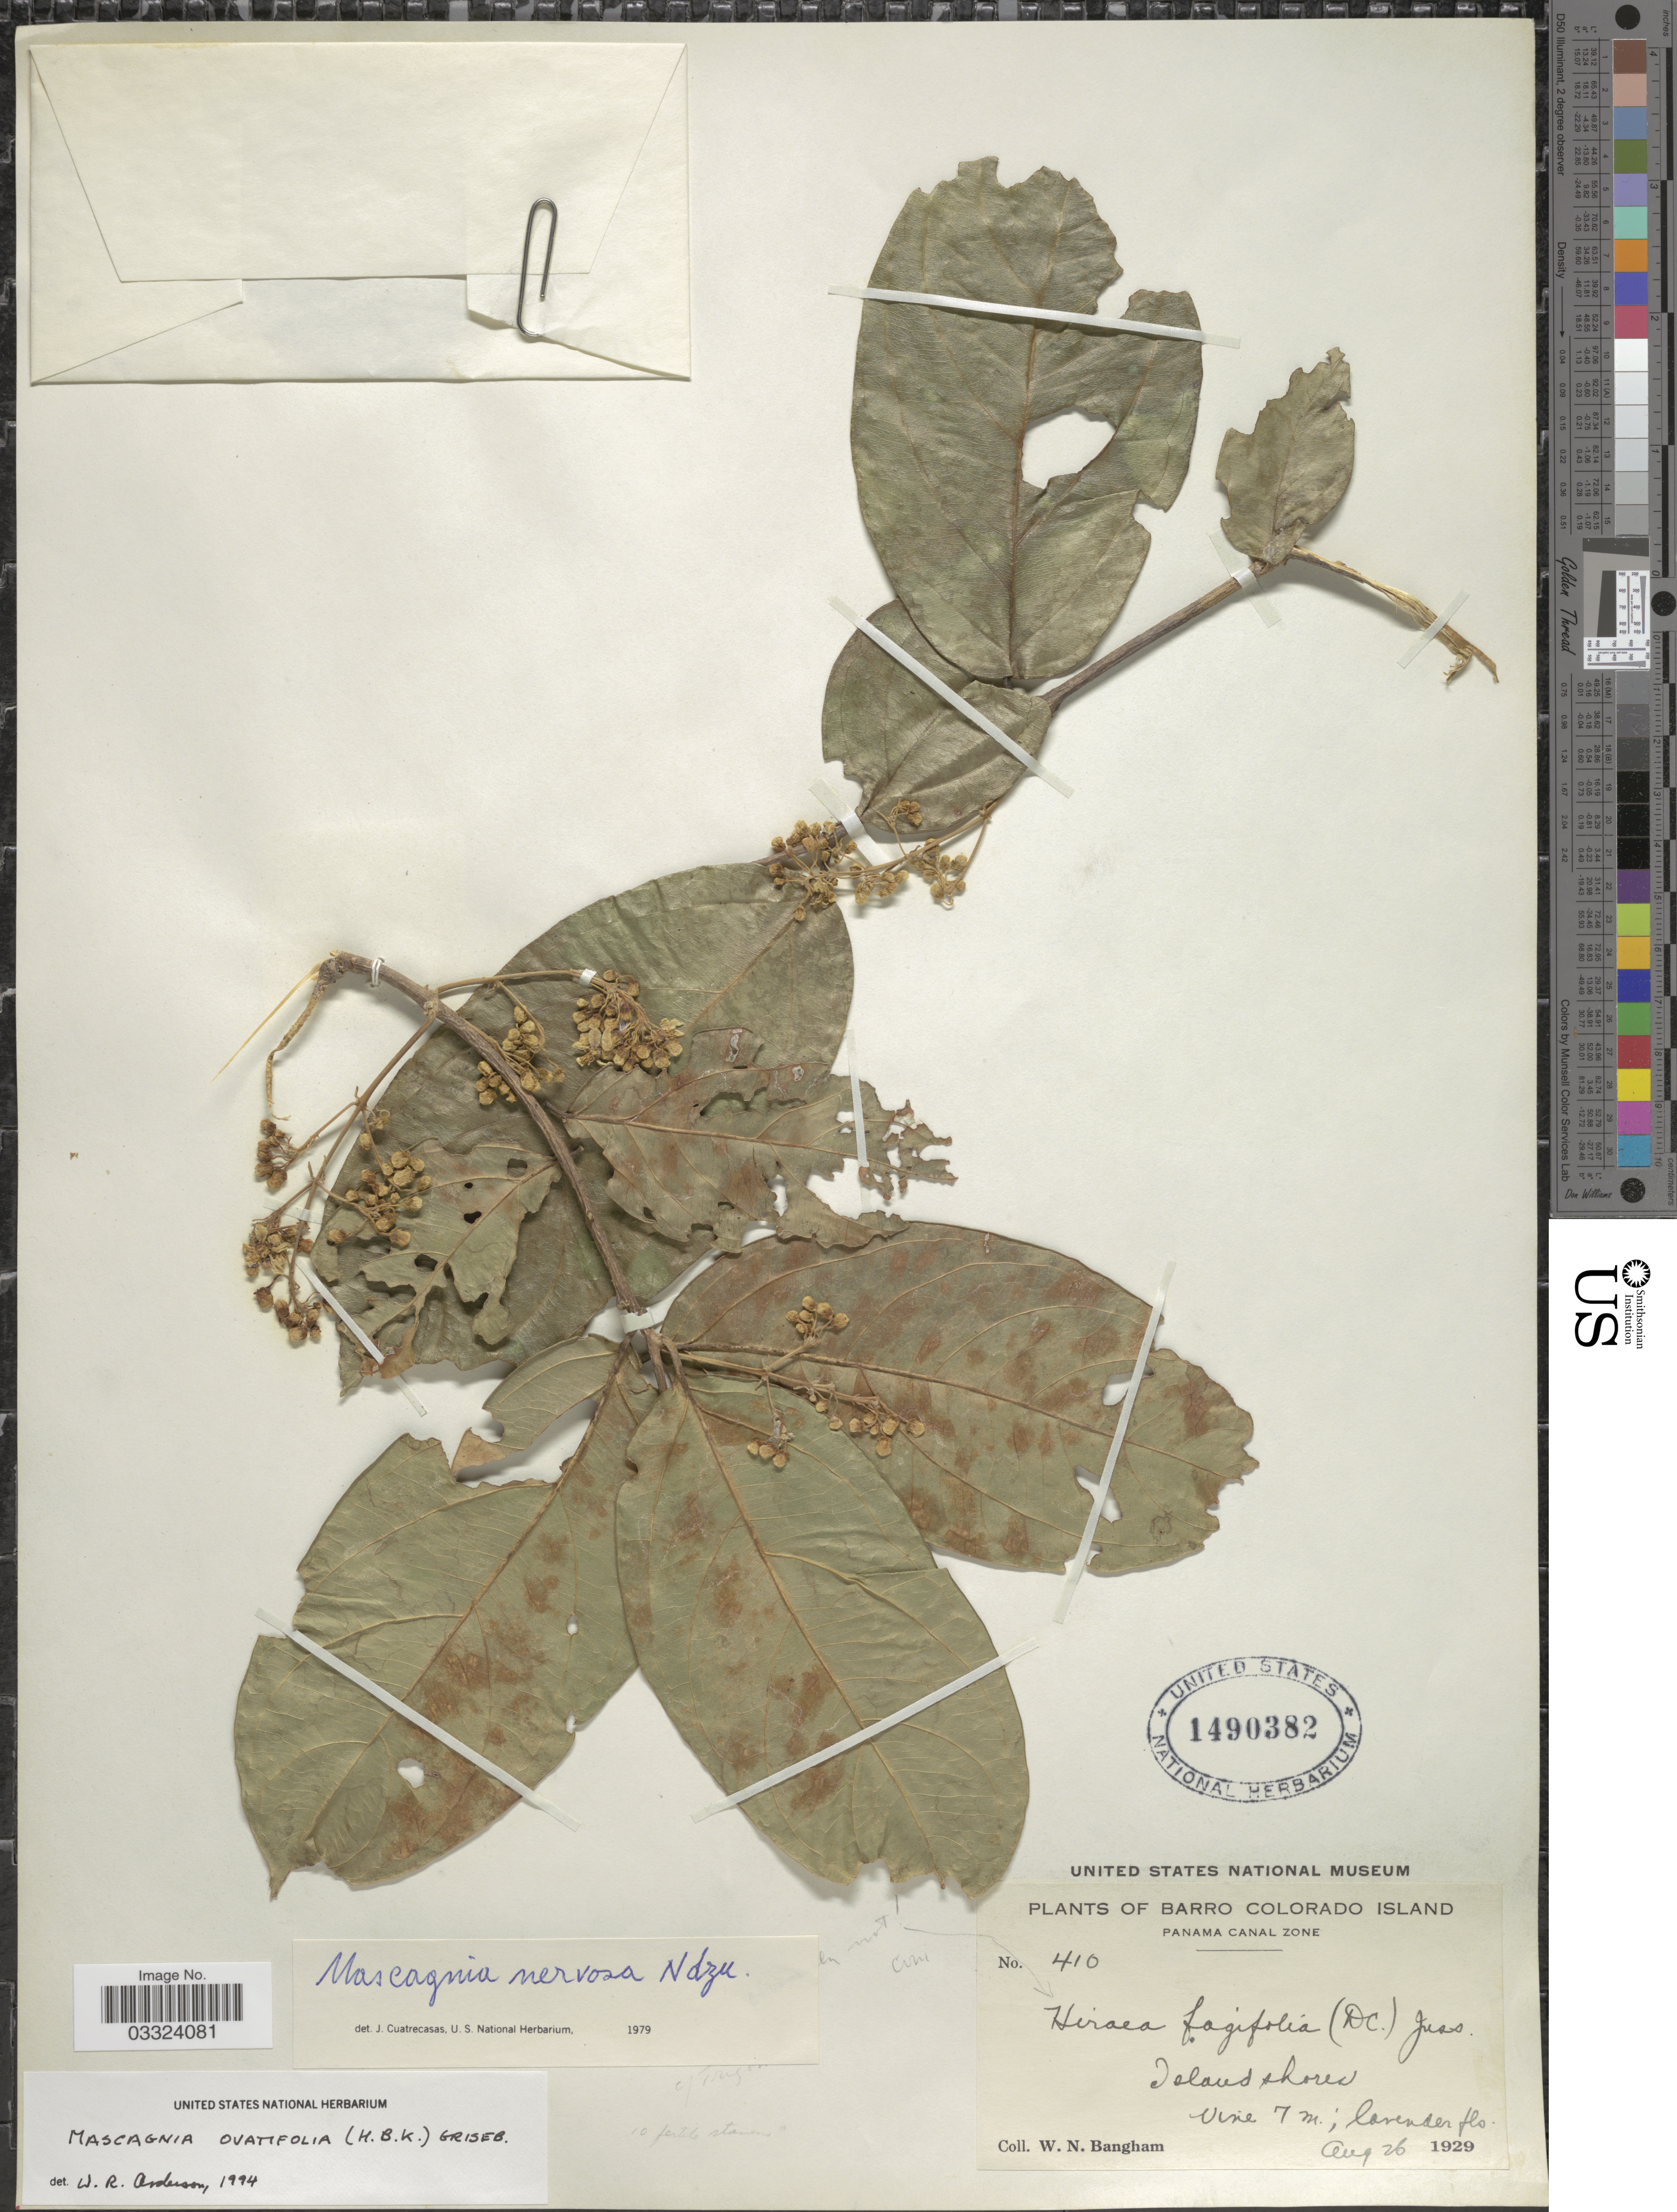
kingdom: Plantae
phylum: Tracheophyta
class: Magnoliopsida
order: Malpighiales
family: Malpighiaceae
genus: Mascagnia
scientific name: Mascagnia ovatifolia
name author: (Kunth) Griseb.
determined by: Anderson, W. R., (MICH), University of Michigan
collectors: W. Bangham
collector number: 410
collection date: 1929-08-26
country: Panama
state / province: Panamá Oeste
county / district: Canal Zone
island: Barro Colorado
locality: Barro Colorado Island, Panama Canal Zone, Island shores.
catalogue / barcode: US 1490382